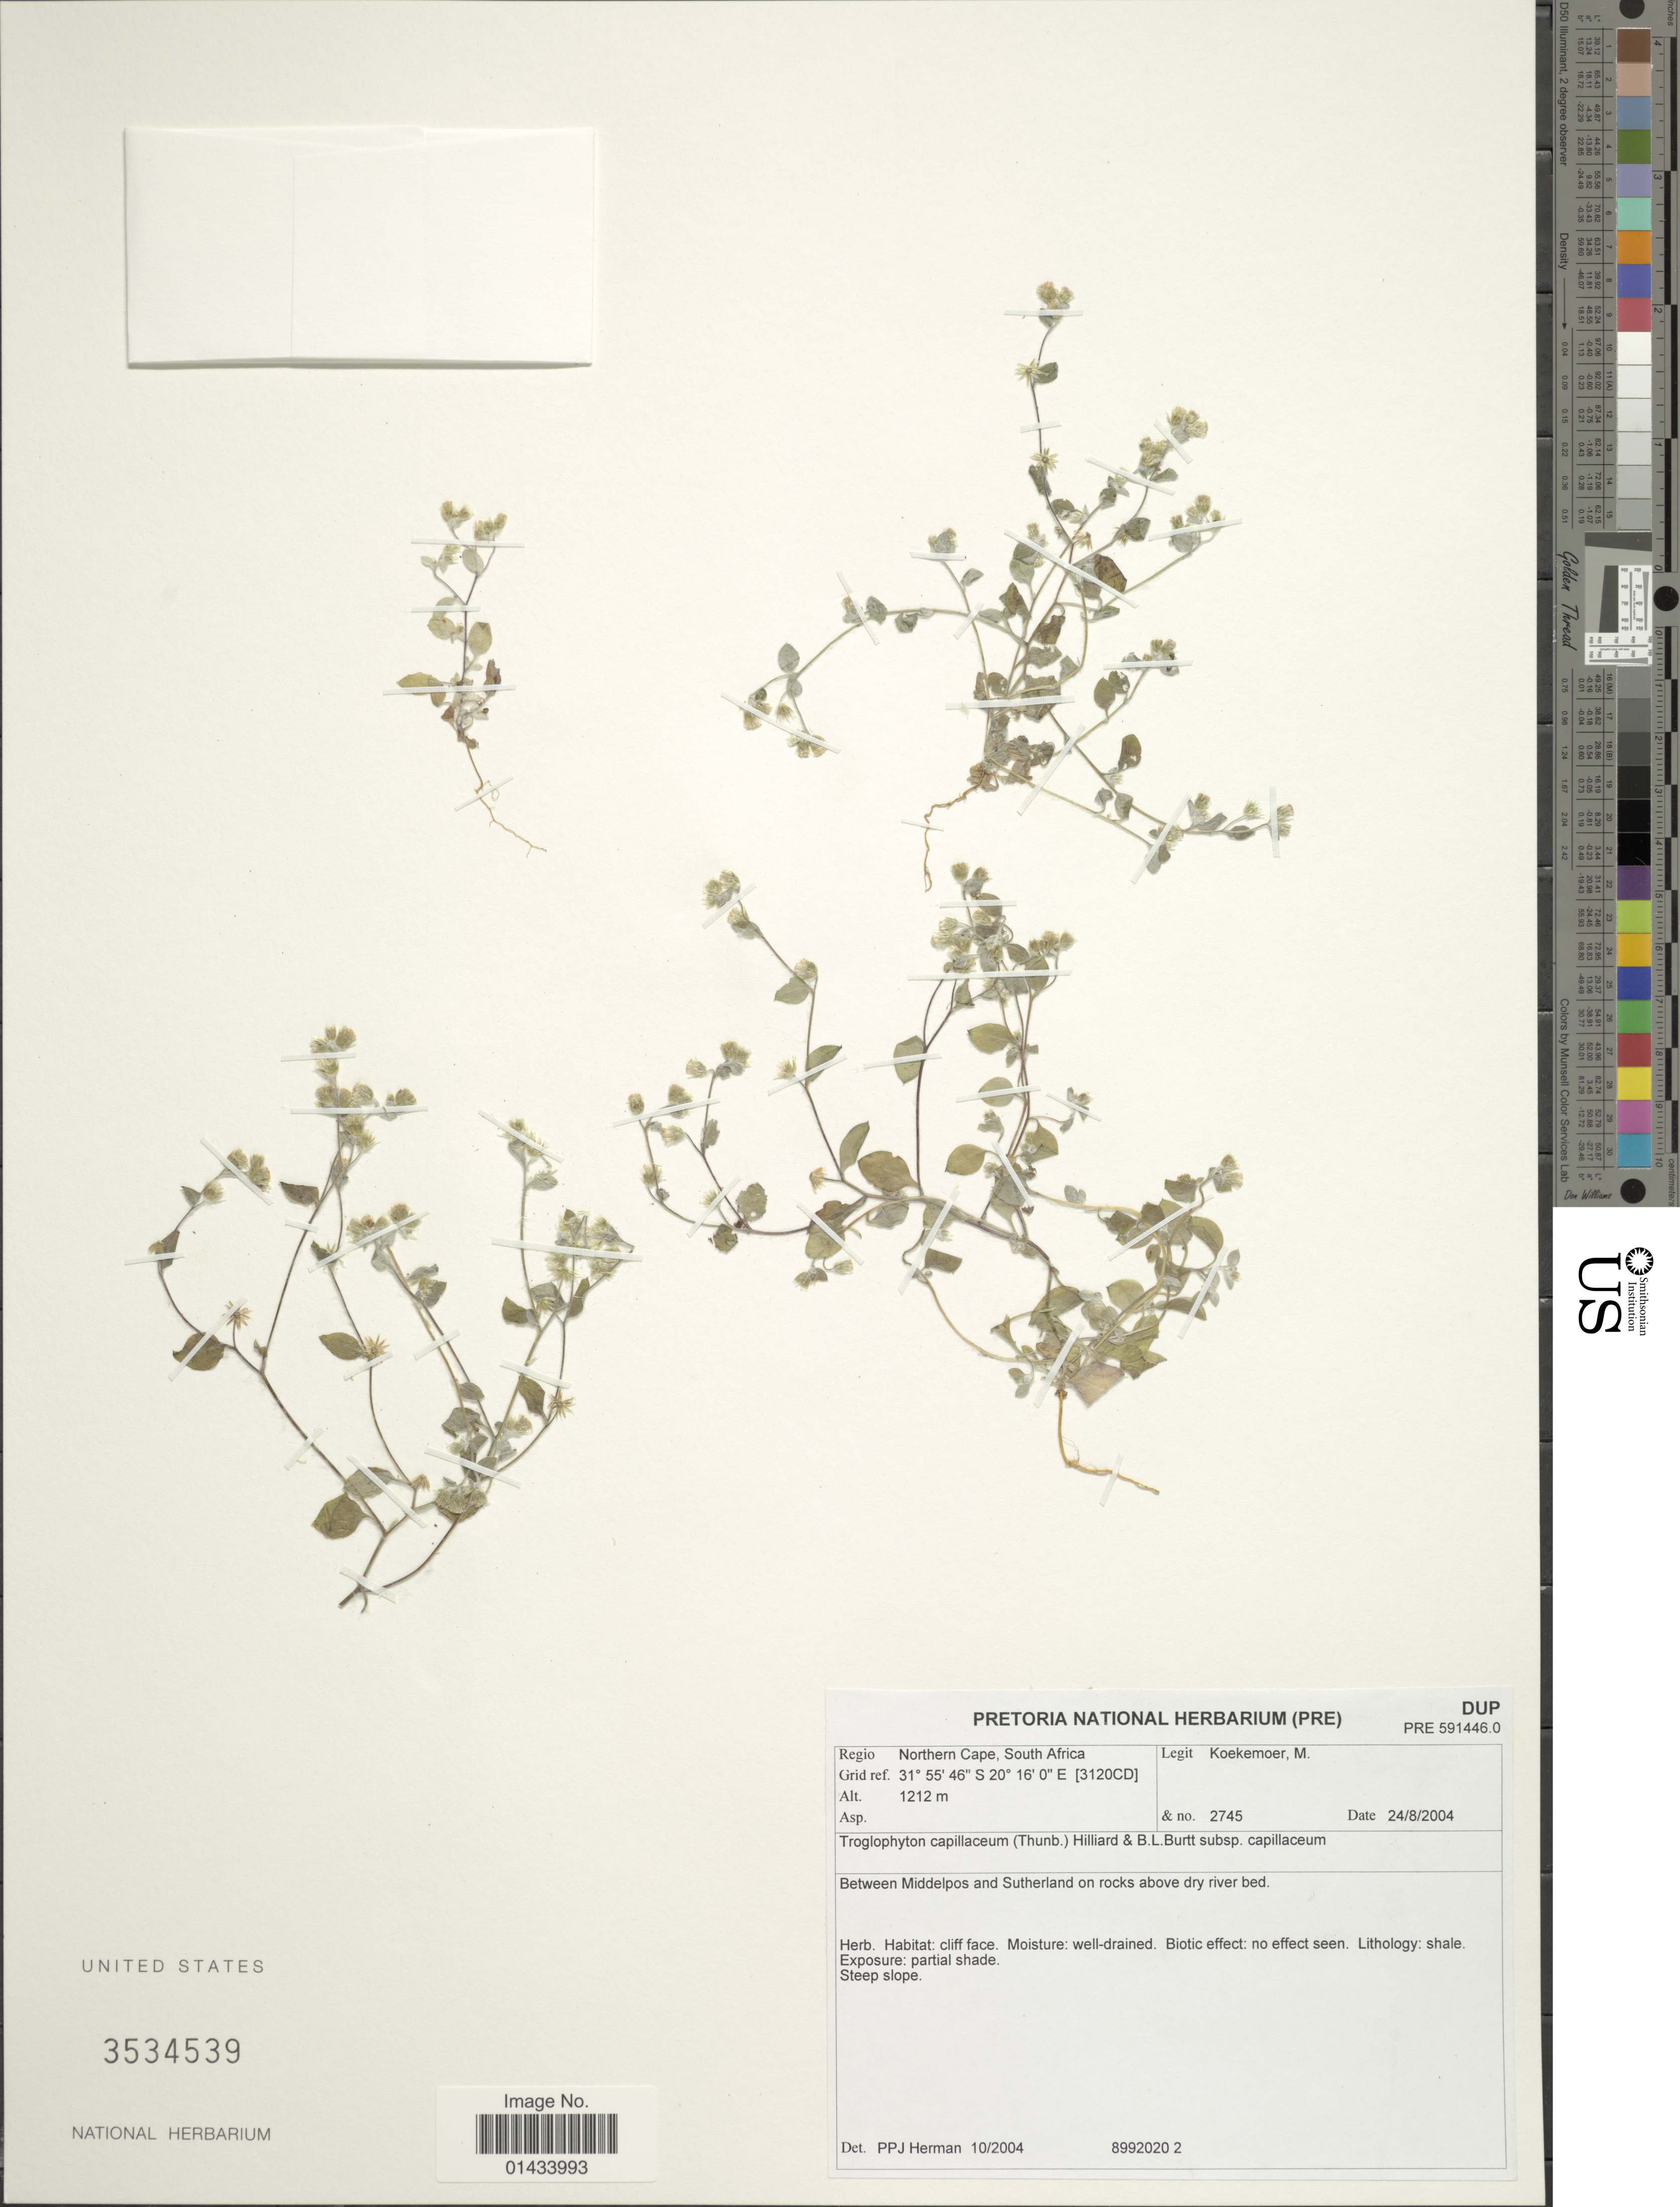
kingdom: Plantae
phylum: Tracheophyta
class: Magnoliopsida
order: Asterales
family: Asteraceae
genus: Troglophyton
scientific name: Troglophyton capillaceum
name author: (Thunb.) Hilliard & B.L. Burtt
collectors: M. Koekemoer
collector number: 2745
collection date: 2004-08-24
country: South Africa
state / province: Northern Cape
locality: Between Middelpos and Sutherland on rocks above dry river bed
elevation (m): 1212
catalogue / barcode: US 3534539